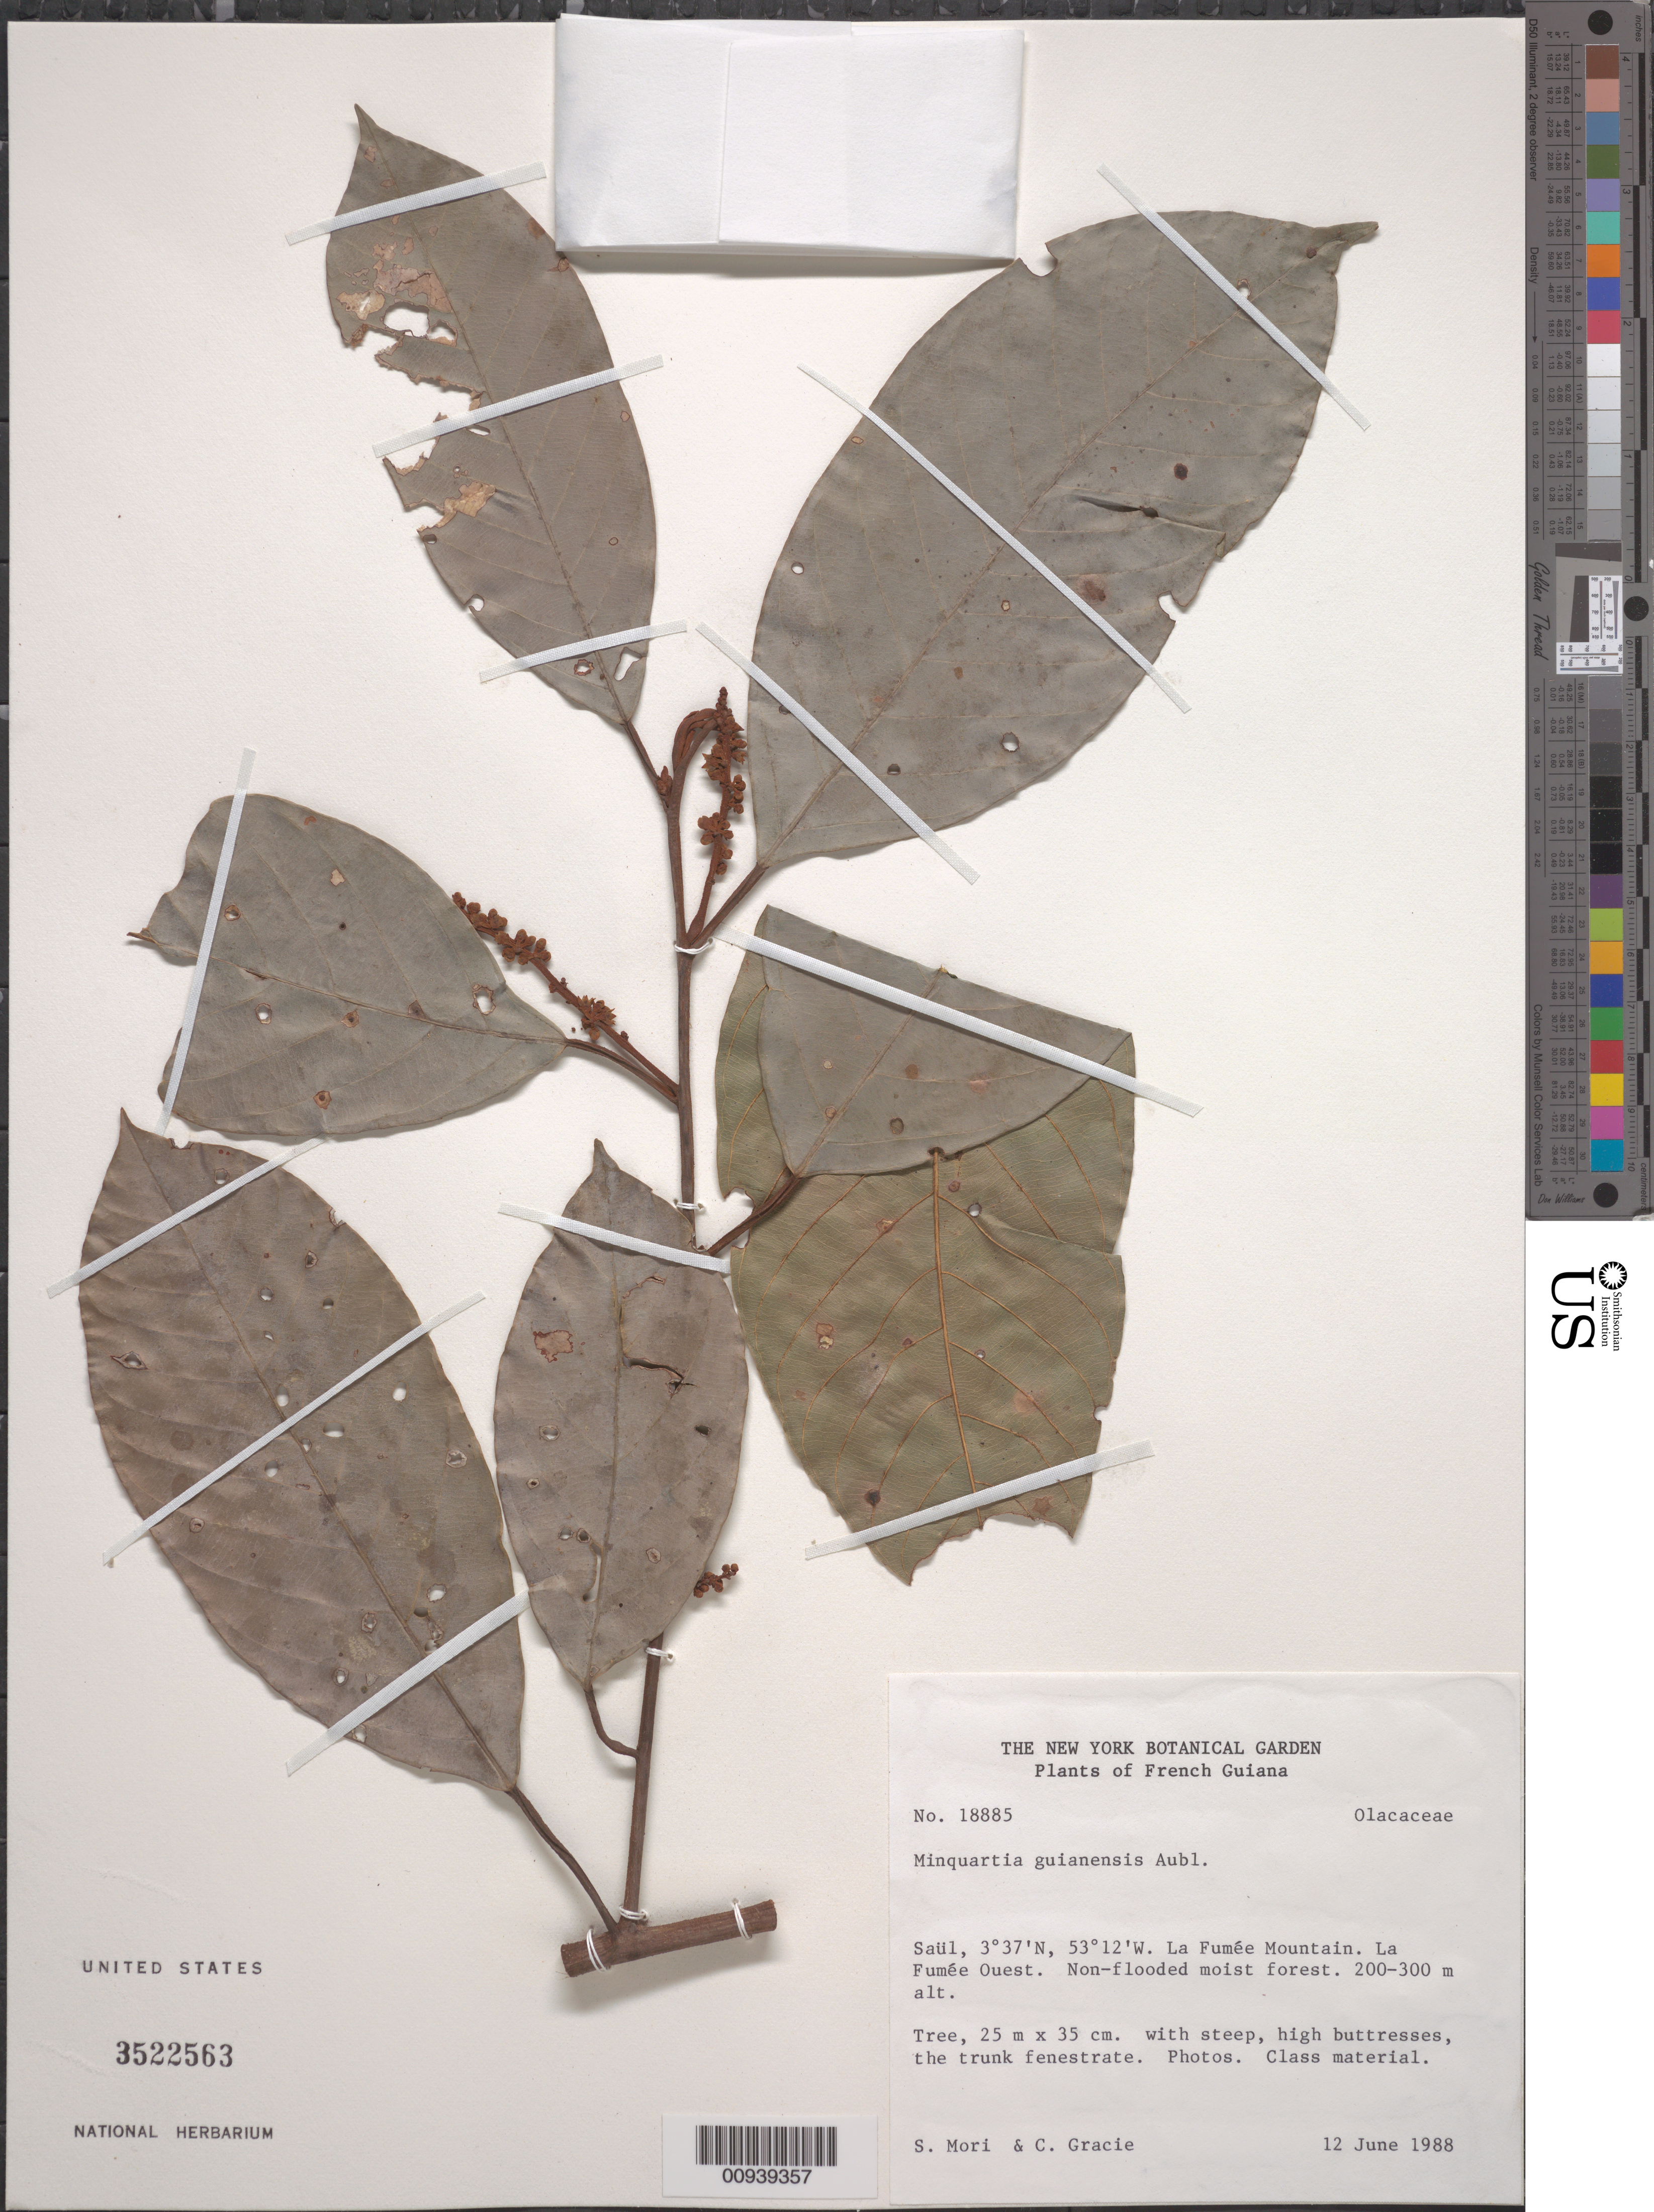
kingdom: Plantae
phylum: Tracheophyta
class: Magnoliopsida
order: Santalales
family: Coulaceae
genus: Minquartia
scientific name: Minquartia guianensis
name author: Aubl.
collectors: S. Mori & C. A. Gracie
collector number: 18885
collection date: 1988-06-12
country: French Guiana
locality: Saül. La Fumée Mountain. La Fumée Ouest.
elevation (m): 200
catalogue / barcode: US 3522563